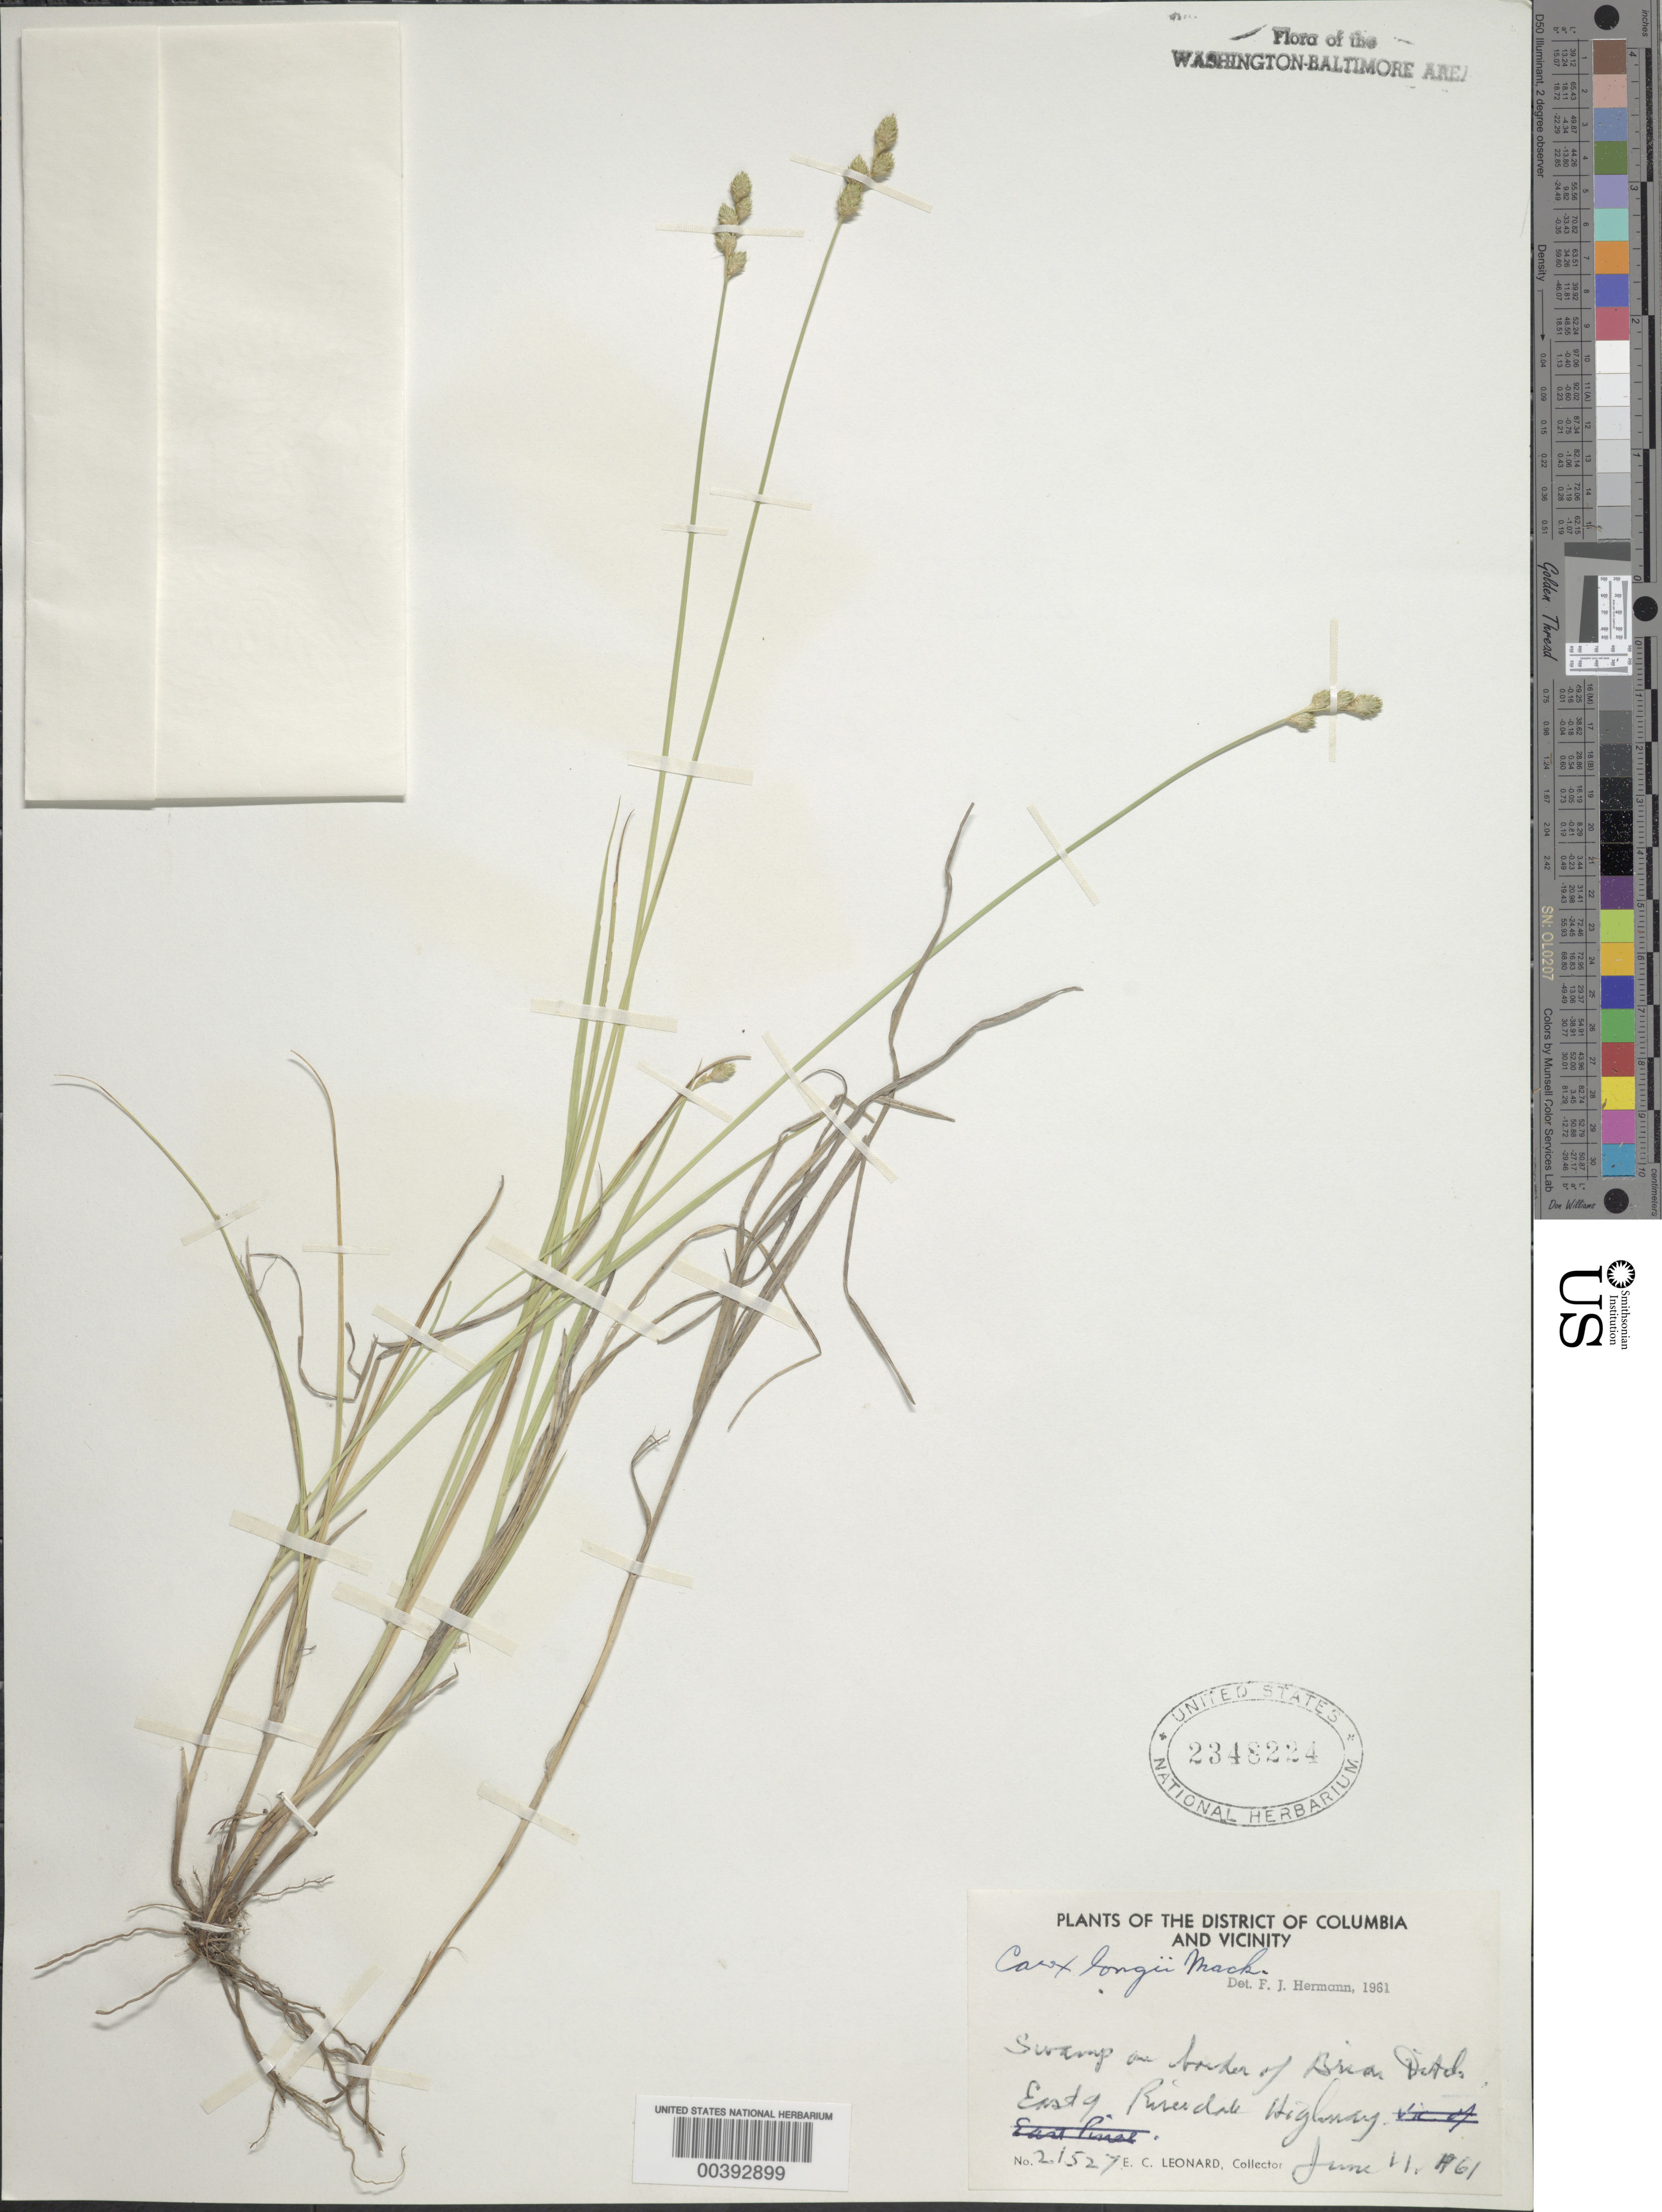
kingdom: Plantae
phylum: Tracheophyta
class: Liliopsida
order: Poales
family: Cyperaceae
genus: Carex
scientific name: Carex longii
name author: Mack.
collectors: E. C. Leonard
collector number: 21527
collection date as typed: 11 Jun 1961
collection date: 1961-06-11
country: United States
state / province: Maryland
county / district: Prince George's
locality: Briar Ditch, east of Riverdale Road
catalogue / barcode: US 2348224